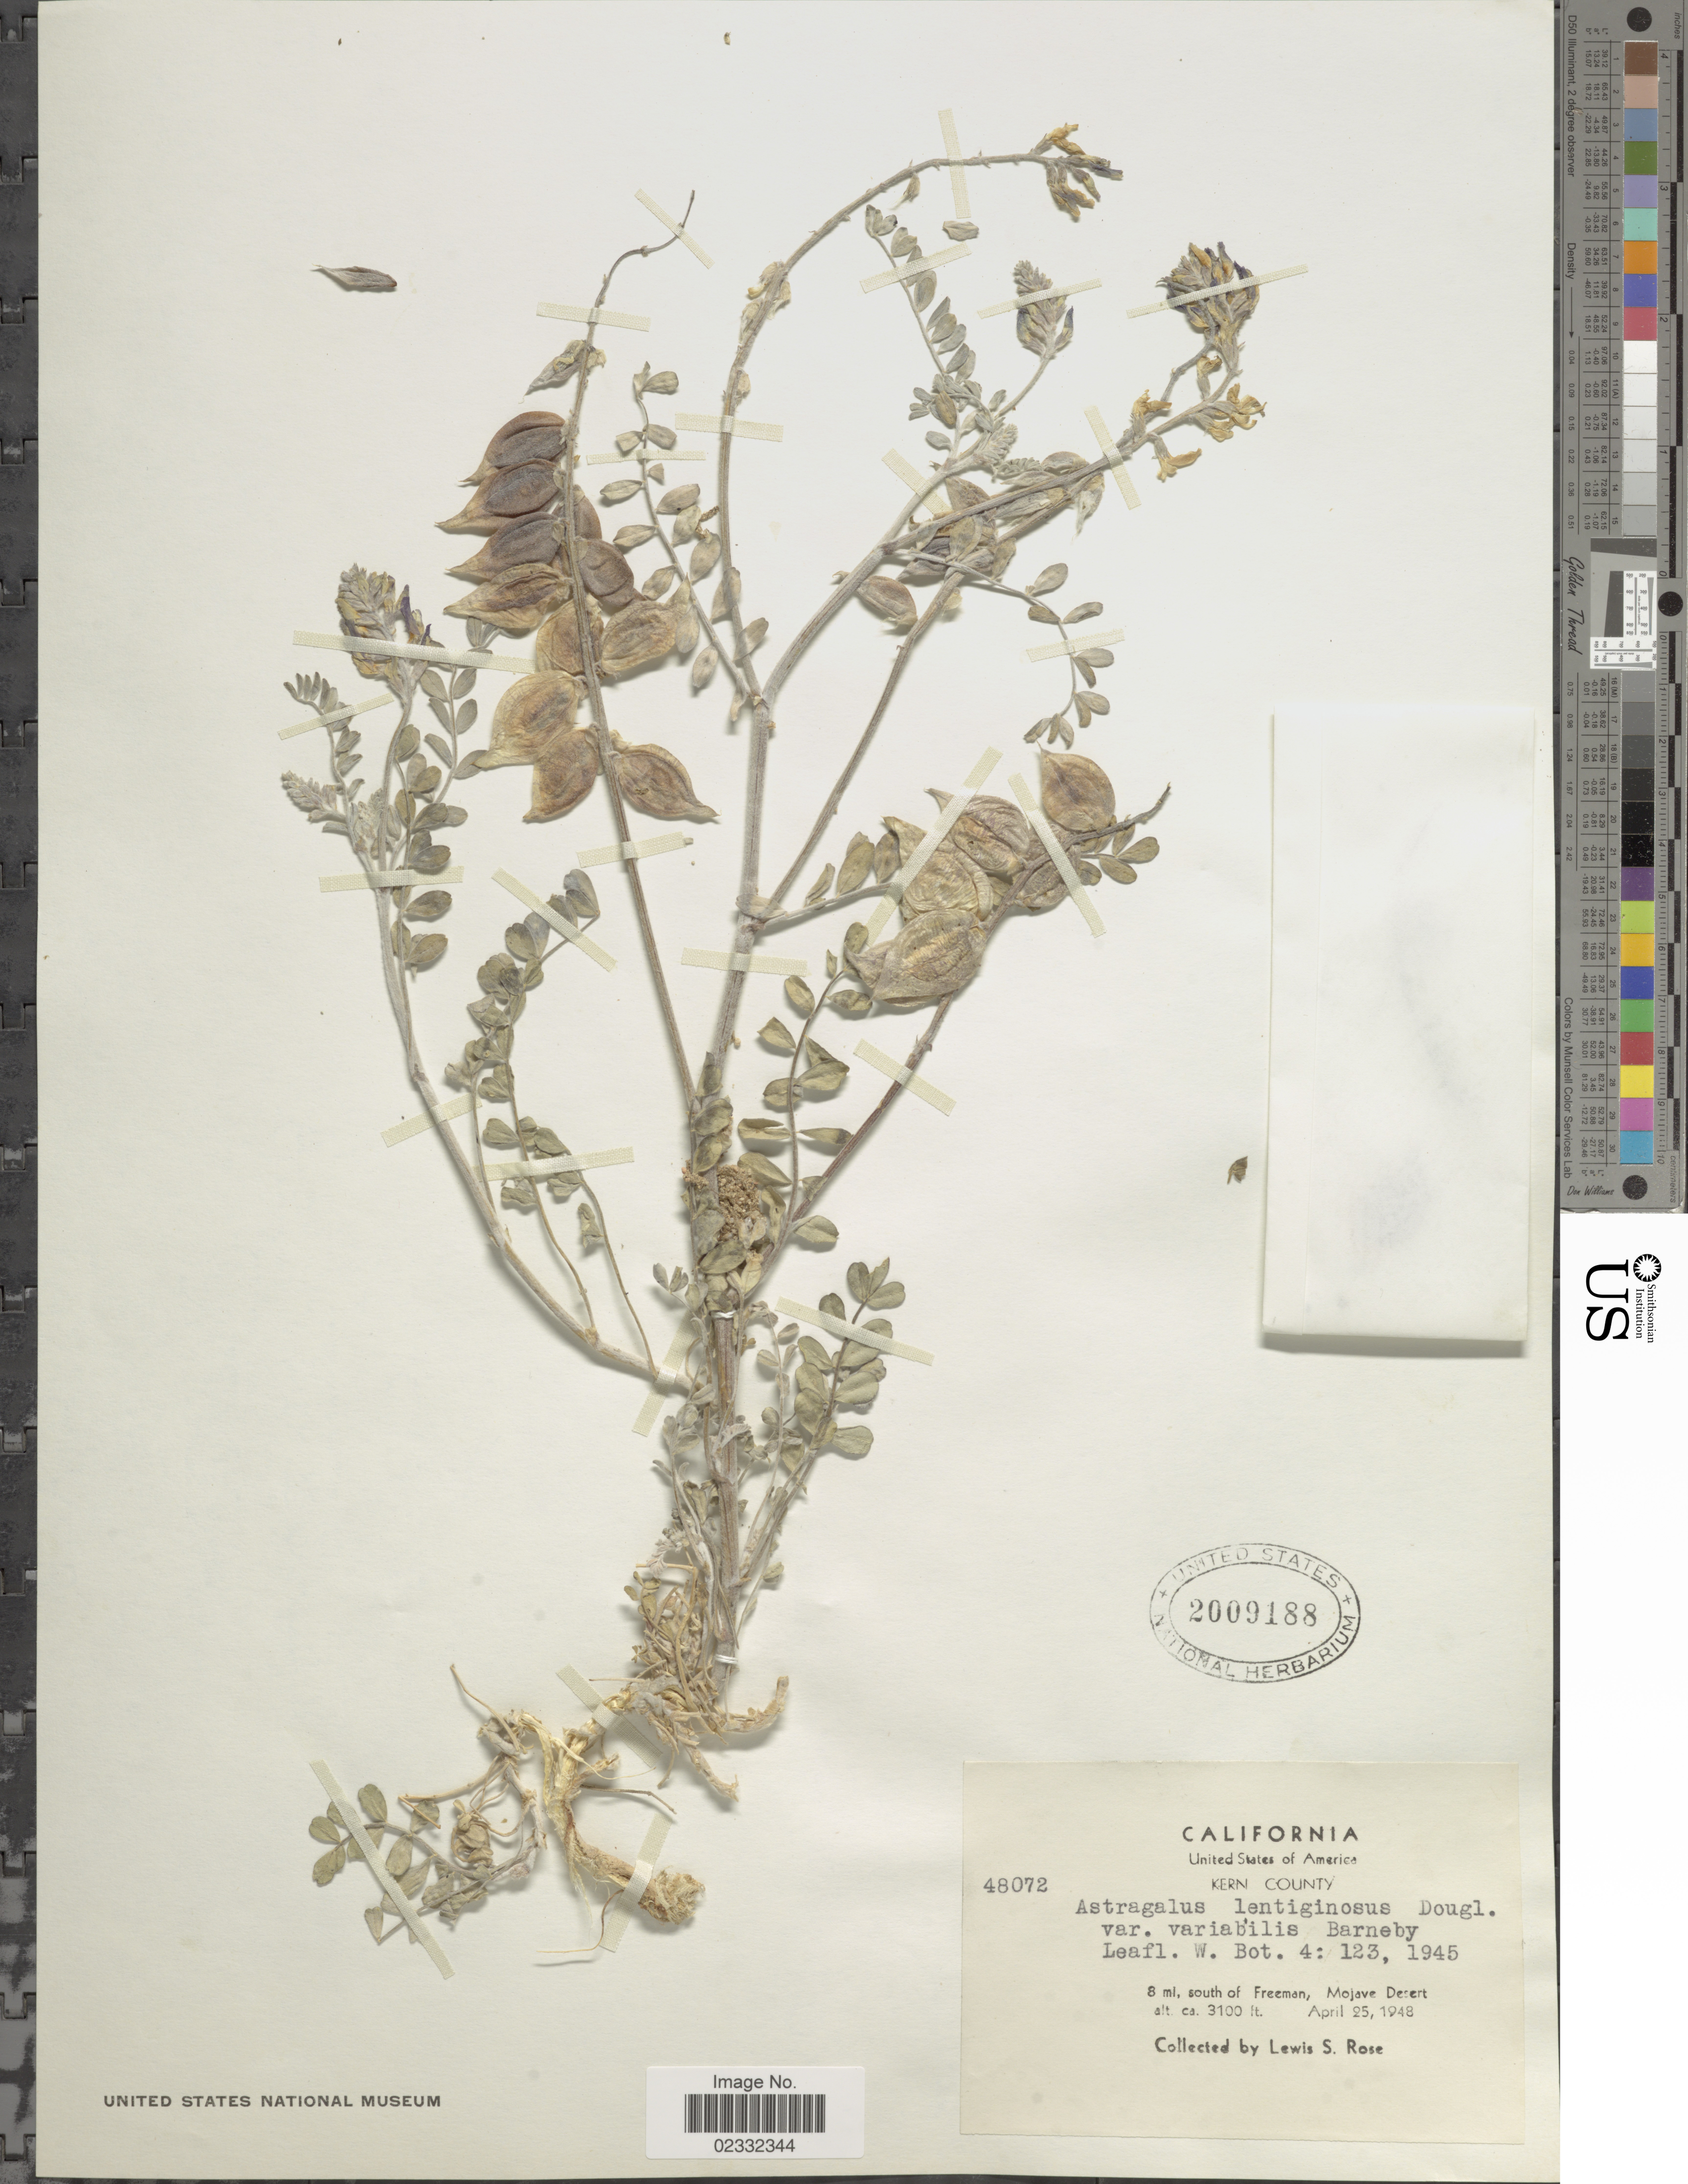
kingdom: Plantae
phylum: Tracheophyta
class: Magnoliopsida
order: Fabales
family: Fabaceae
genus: Astragalus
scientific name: Astragalus lentiginosus var. variabilis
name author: Barneby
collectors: L. S. Rose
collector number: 48072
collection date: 1948-04-25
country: United States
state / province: California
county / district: Kern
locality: Kern County, 8 ml. south of Freeman, Mojave Desert.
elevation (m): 945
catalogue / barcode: US 2009188